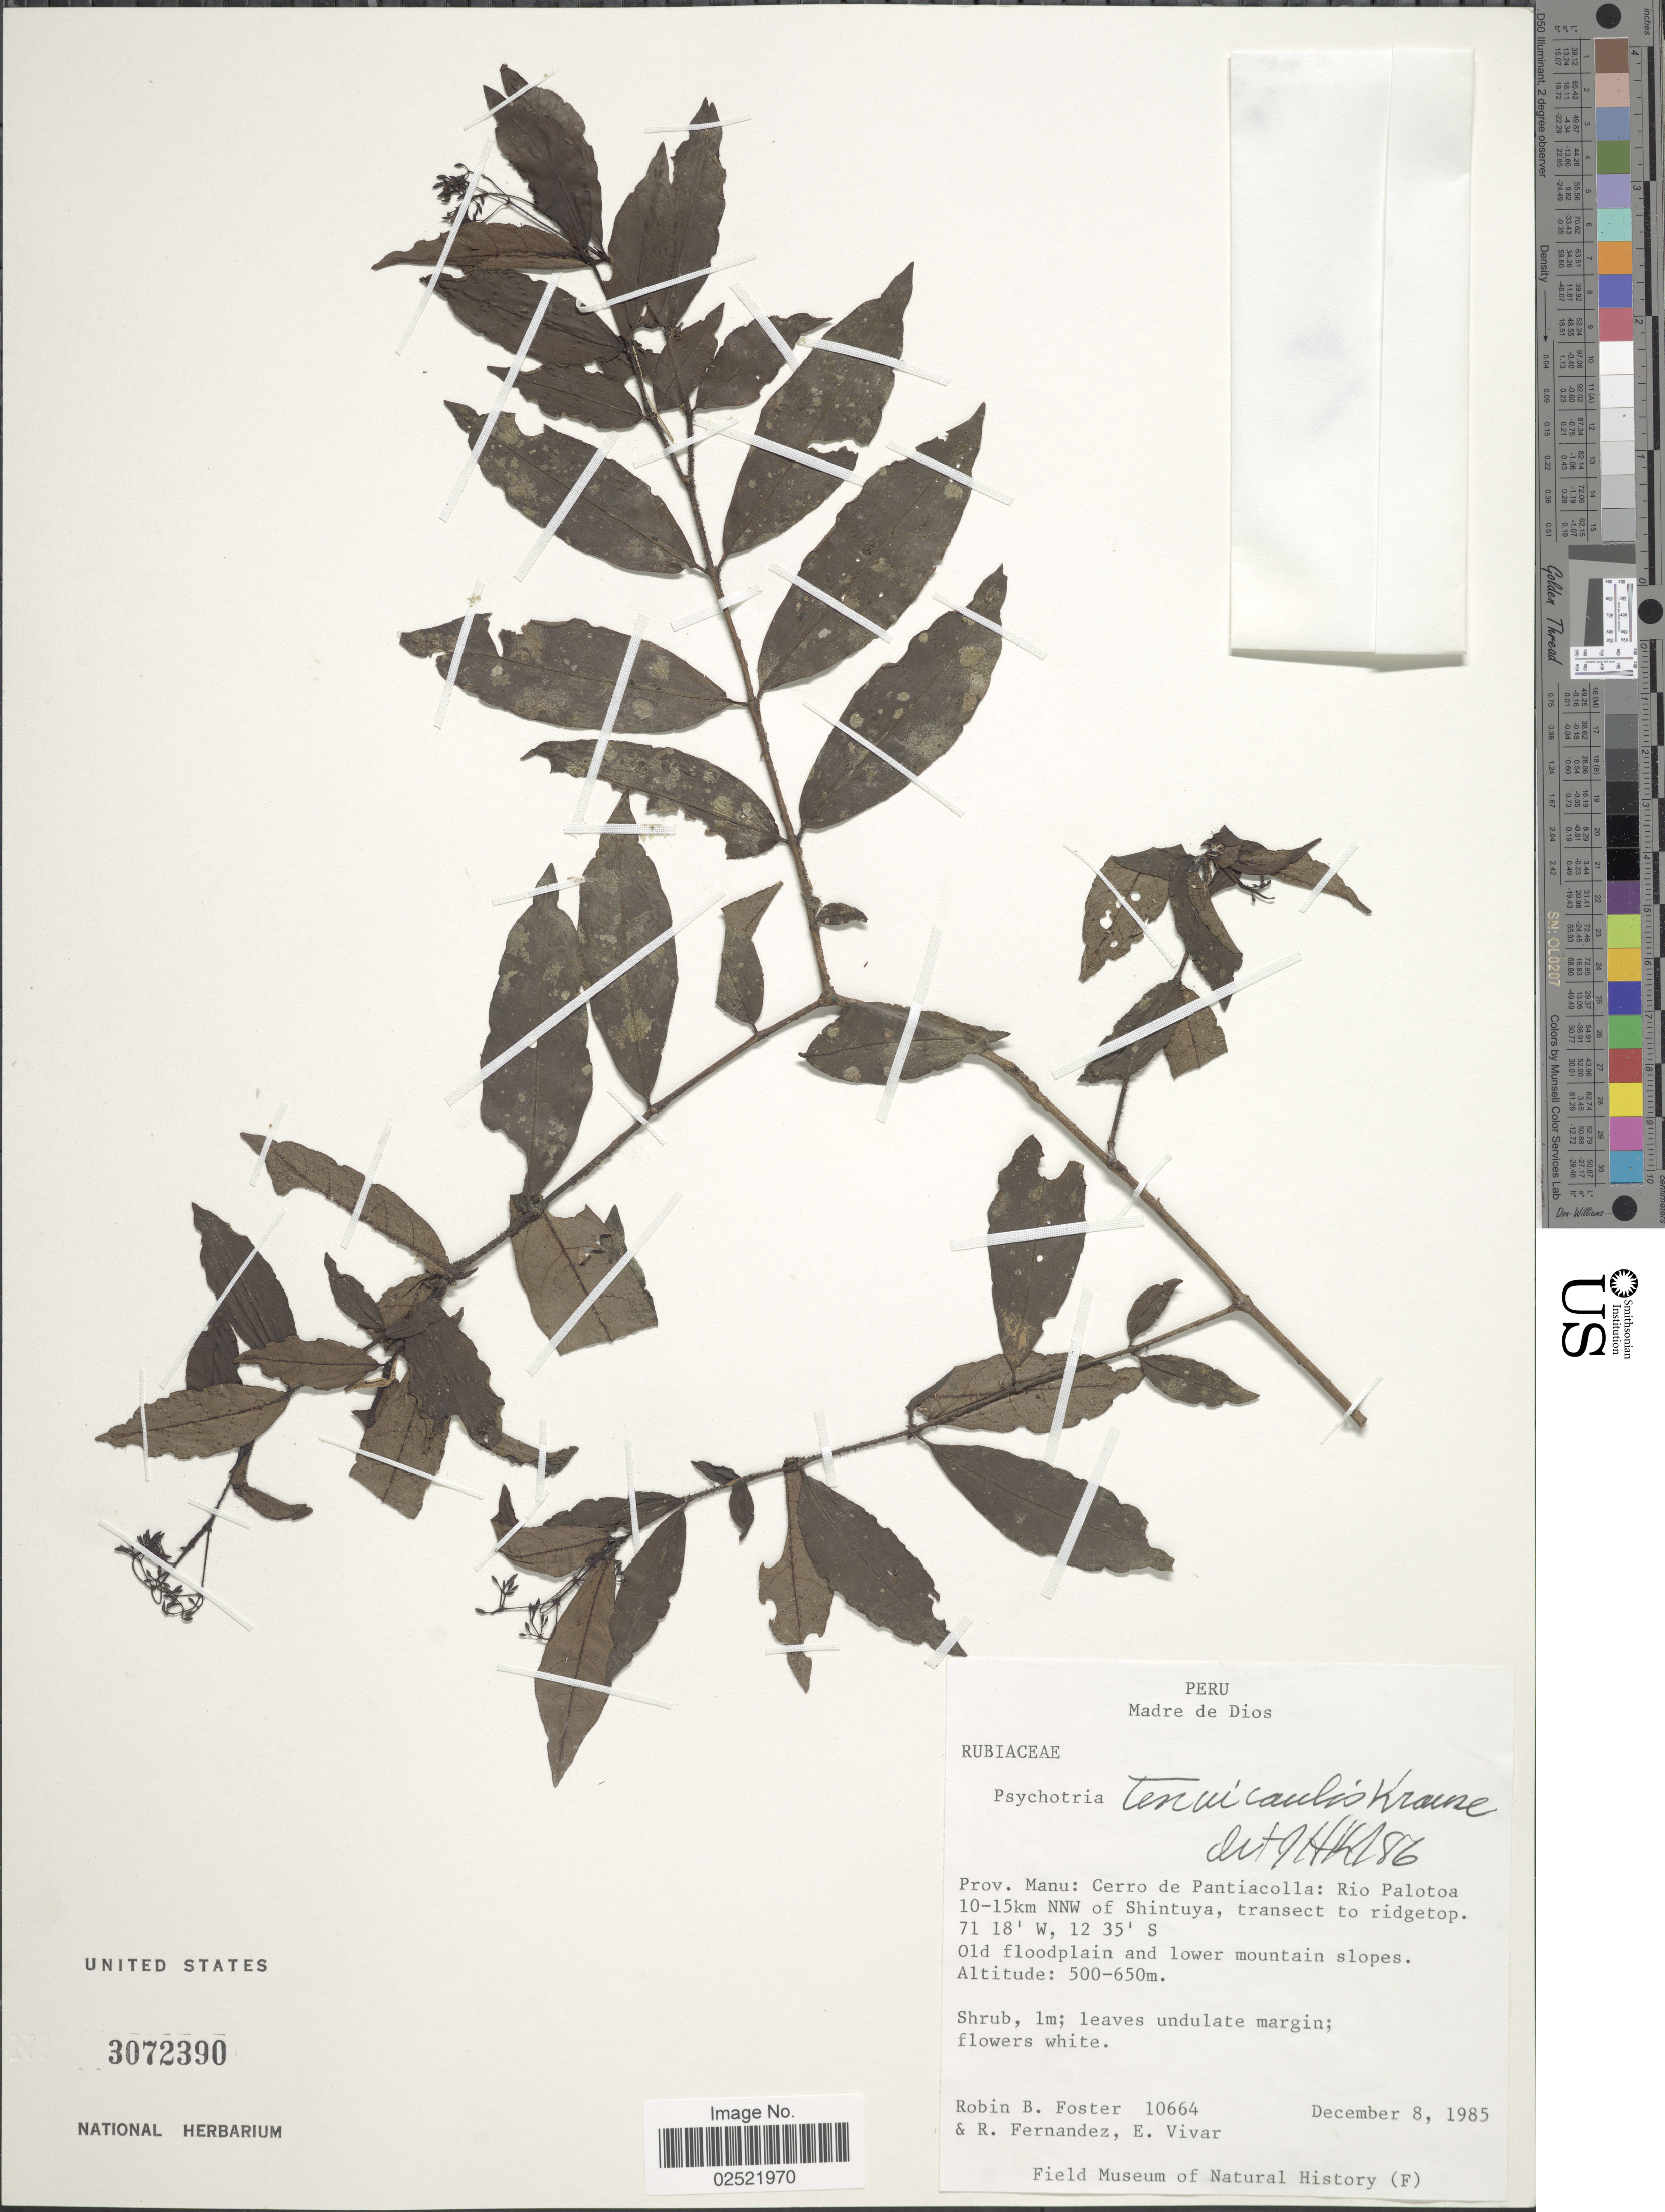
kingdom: Plantae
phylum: Tracheophyta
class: Magnoliopsida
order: Gentianales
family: Rubiaceae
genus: Psychotria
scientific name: Psychotria tenuicaulis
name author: K. Krause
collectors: R. B. Foster, R. Fernandez & E. Vivar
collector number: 10664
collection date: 1985-12-08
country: Peru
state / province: Madre de Dios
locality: Prov. Manu, Cerro de Pantiacolla, Rio Palotoa 10-15 km NNW of Shintuya, transect to ridgetop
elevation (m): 500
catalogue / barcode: US 3072390